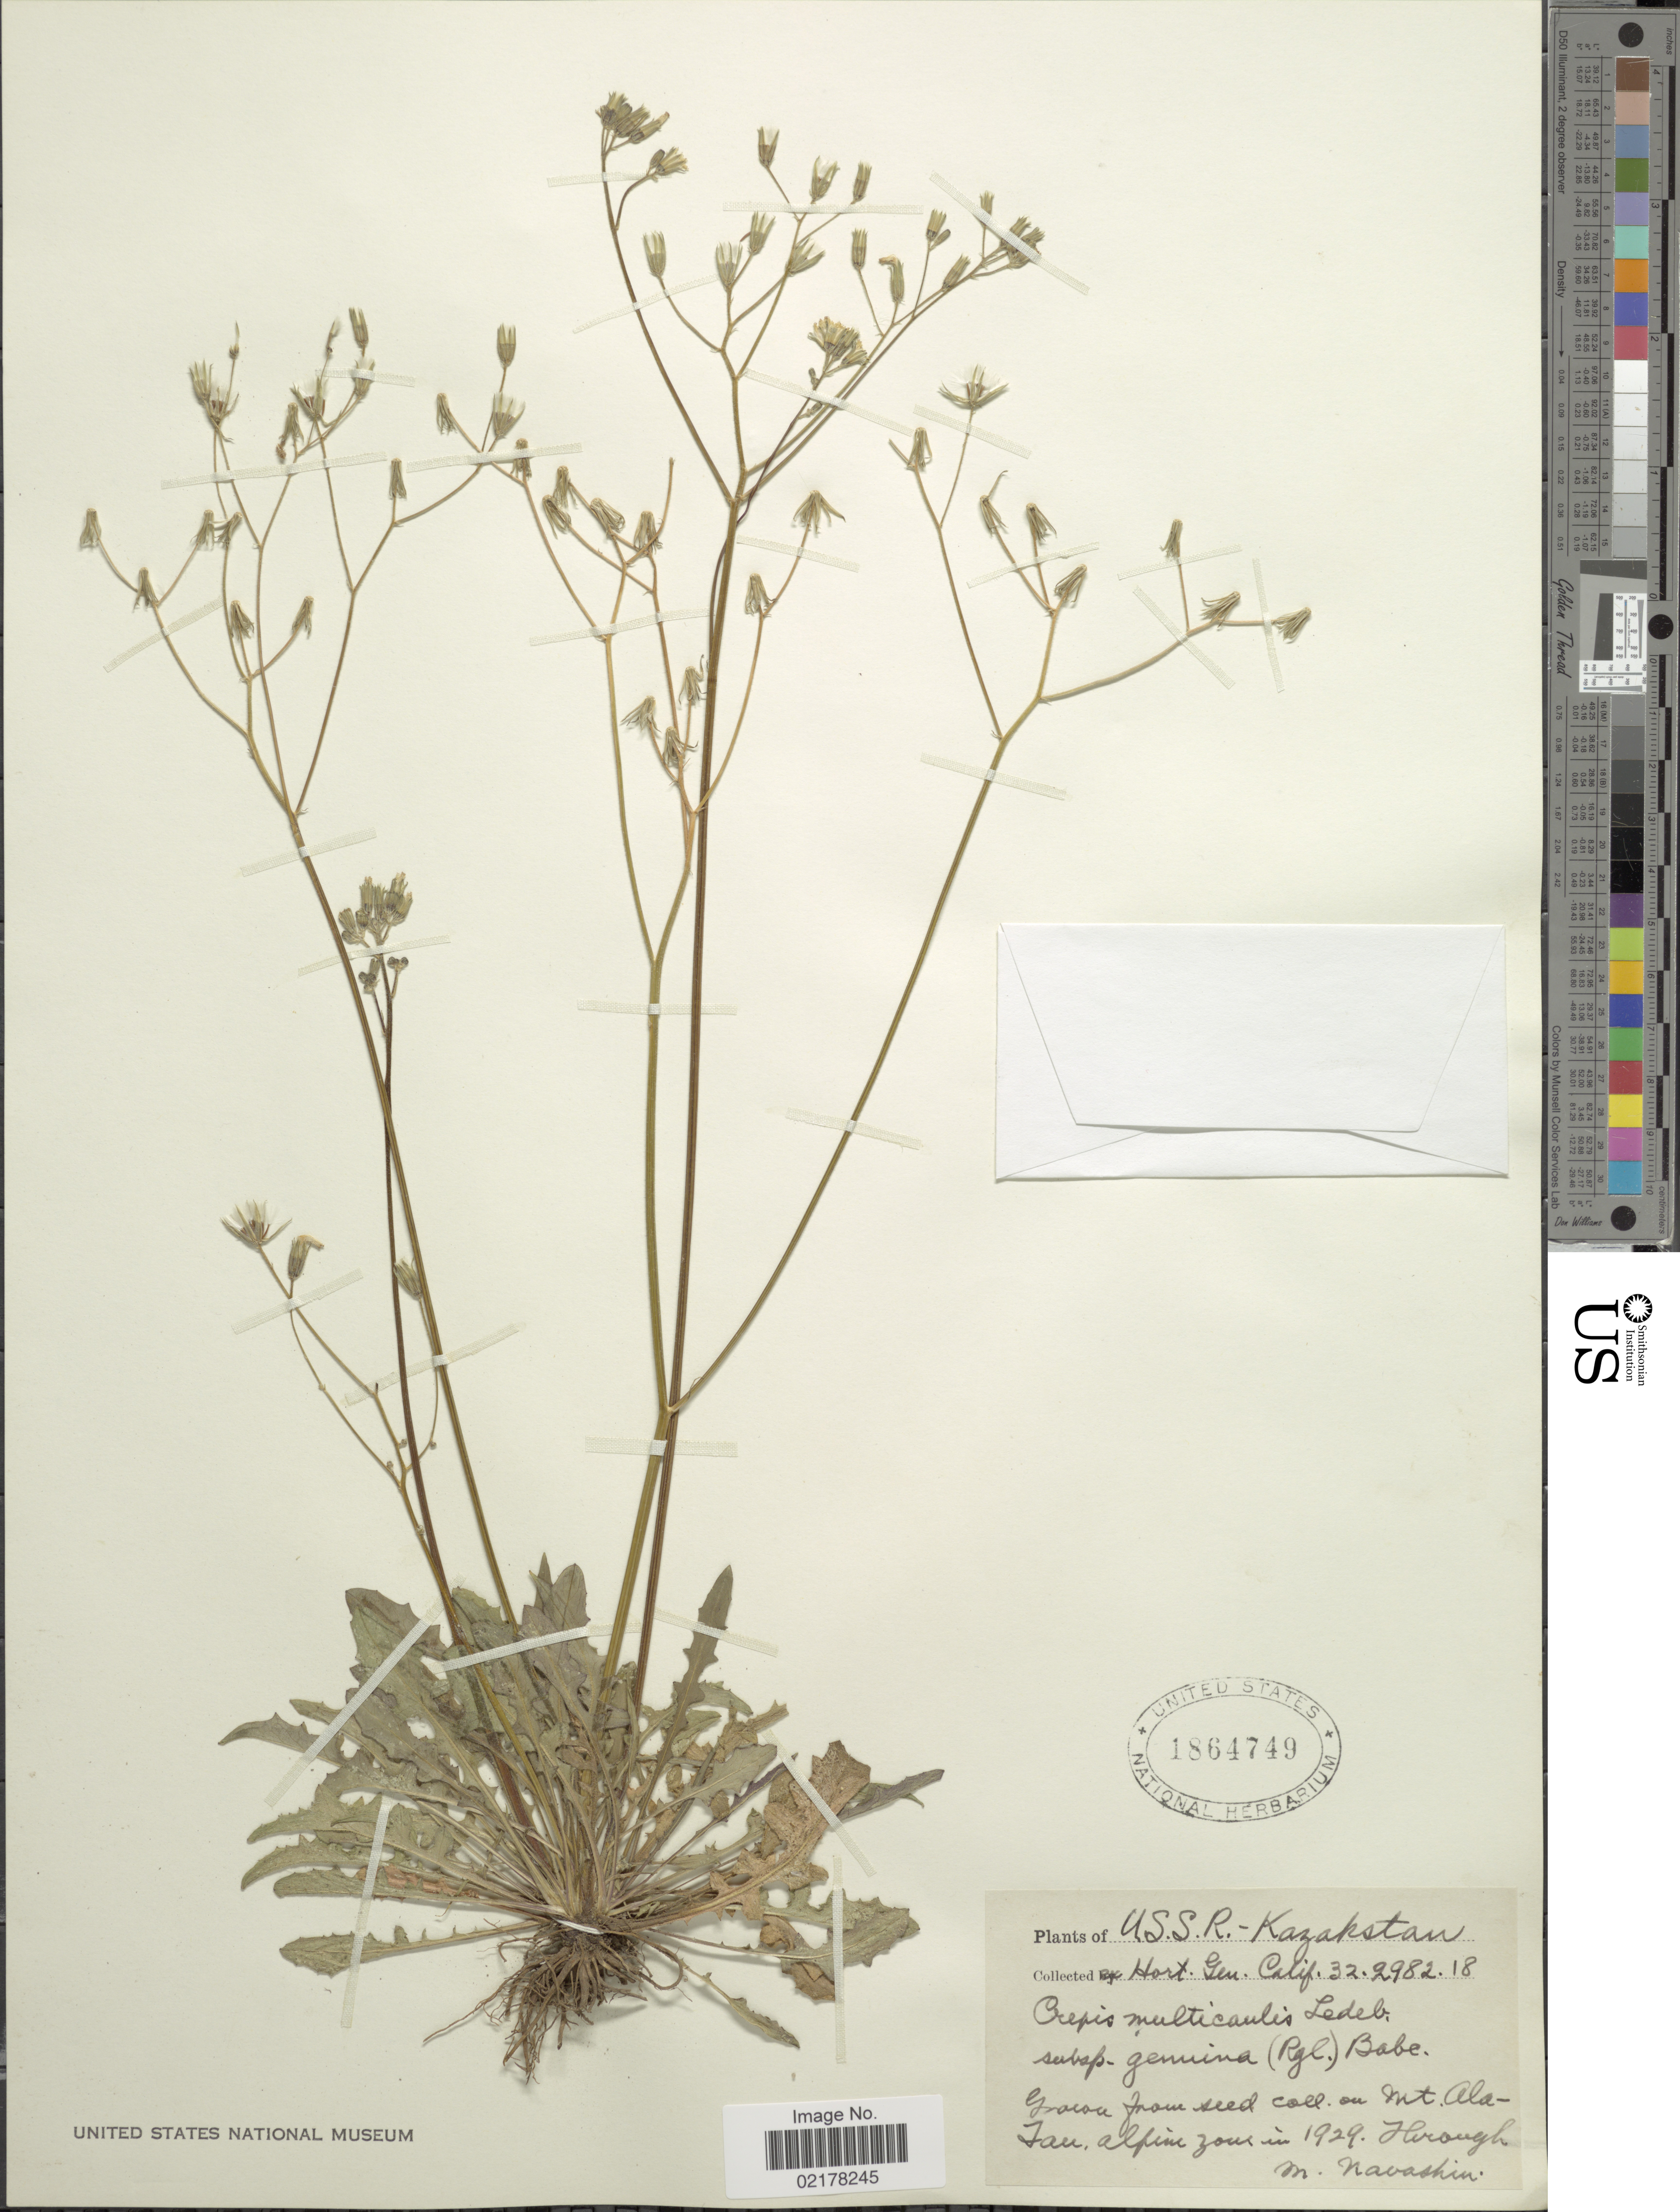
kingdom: Plantae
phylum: Tracheophyta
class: Magnoliopsida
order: Asterales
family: Asteraceae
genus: Crepis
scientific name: Crepis multicaulis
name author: Ledeb.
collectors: Hort. Gen. Calif.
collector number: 32.2982.18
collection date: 1929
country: United States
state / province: California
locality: USSR-Kazakstan. Grown from seed collected on Mt. Ala-Tau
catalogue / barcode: US 1864749